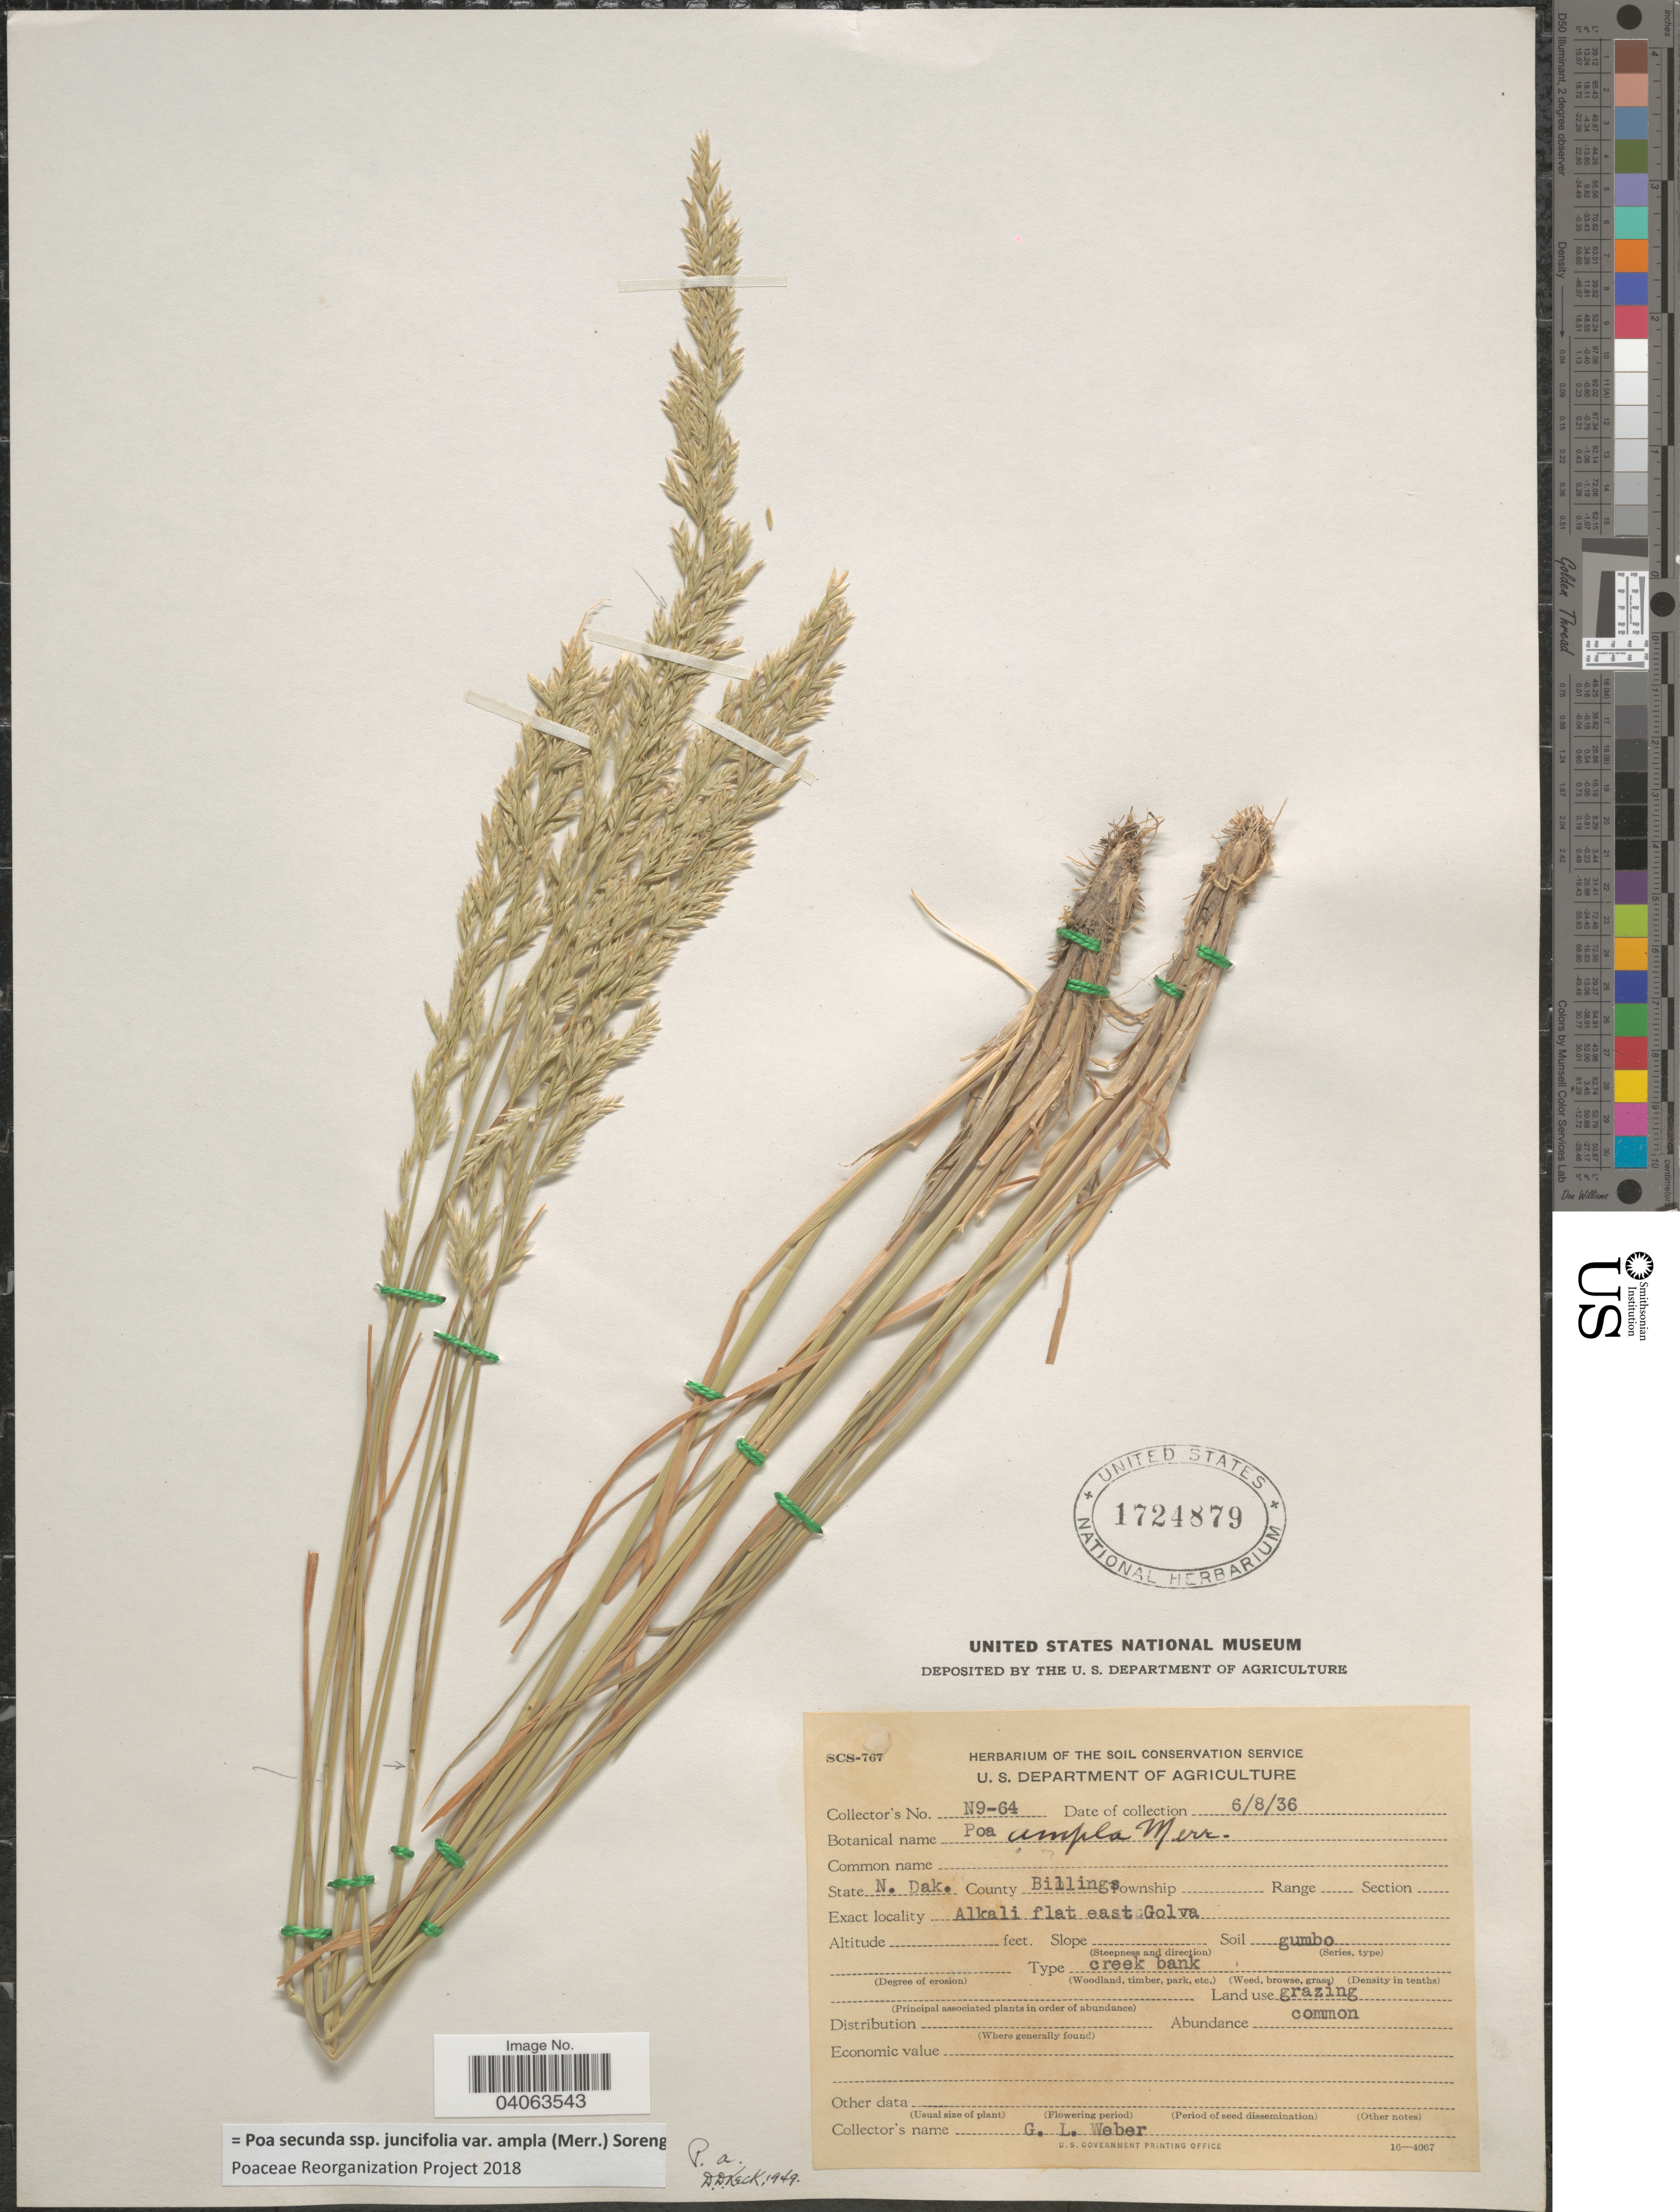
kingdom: Plantae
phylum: Tracheophyta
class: Liliopsida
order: Poales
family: Poaceae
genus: Poa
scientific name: Poa secunda subsp. juncifolia var. ampla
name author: (Merr.) Soreng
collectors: G. Weber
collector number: N9-64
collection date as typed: Transcribed d/m/y: 8/6/36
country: United States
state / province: North Dakota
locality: County Billings. Alkali flat east Golva.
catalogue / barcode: US 1724879